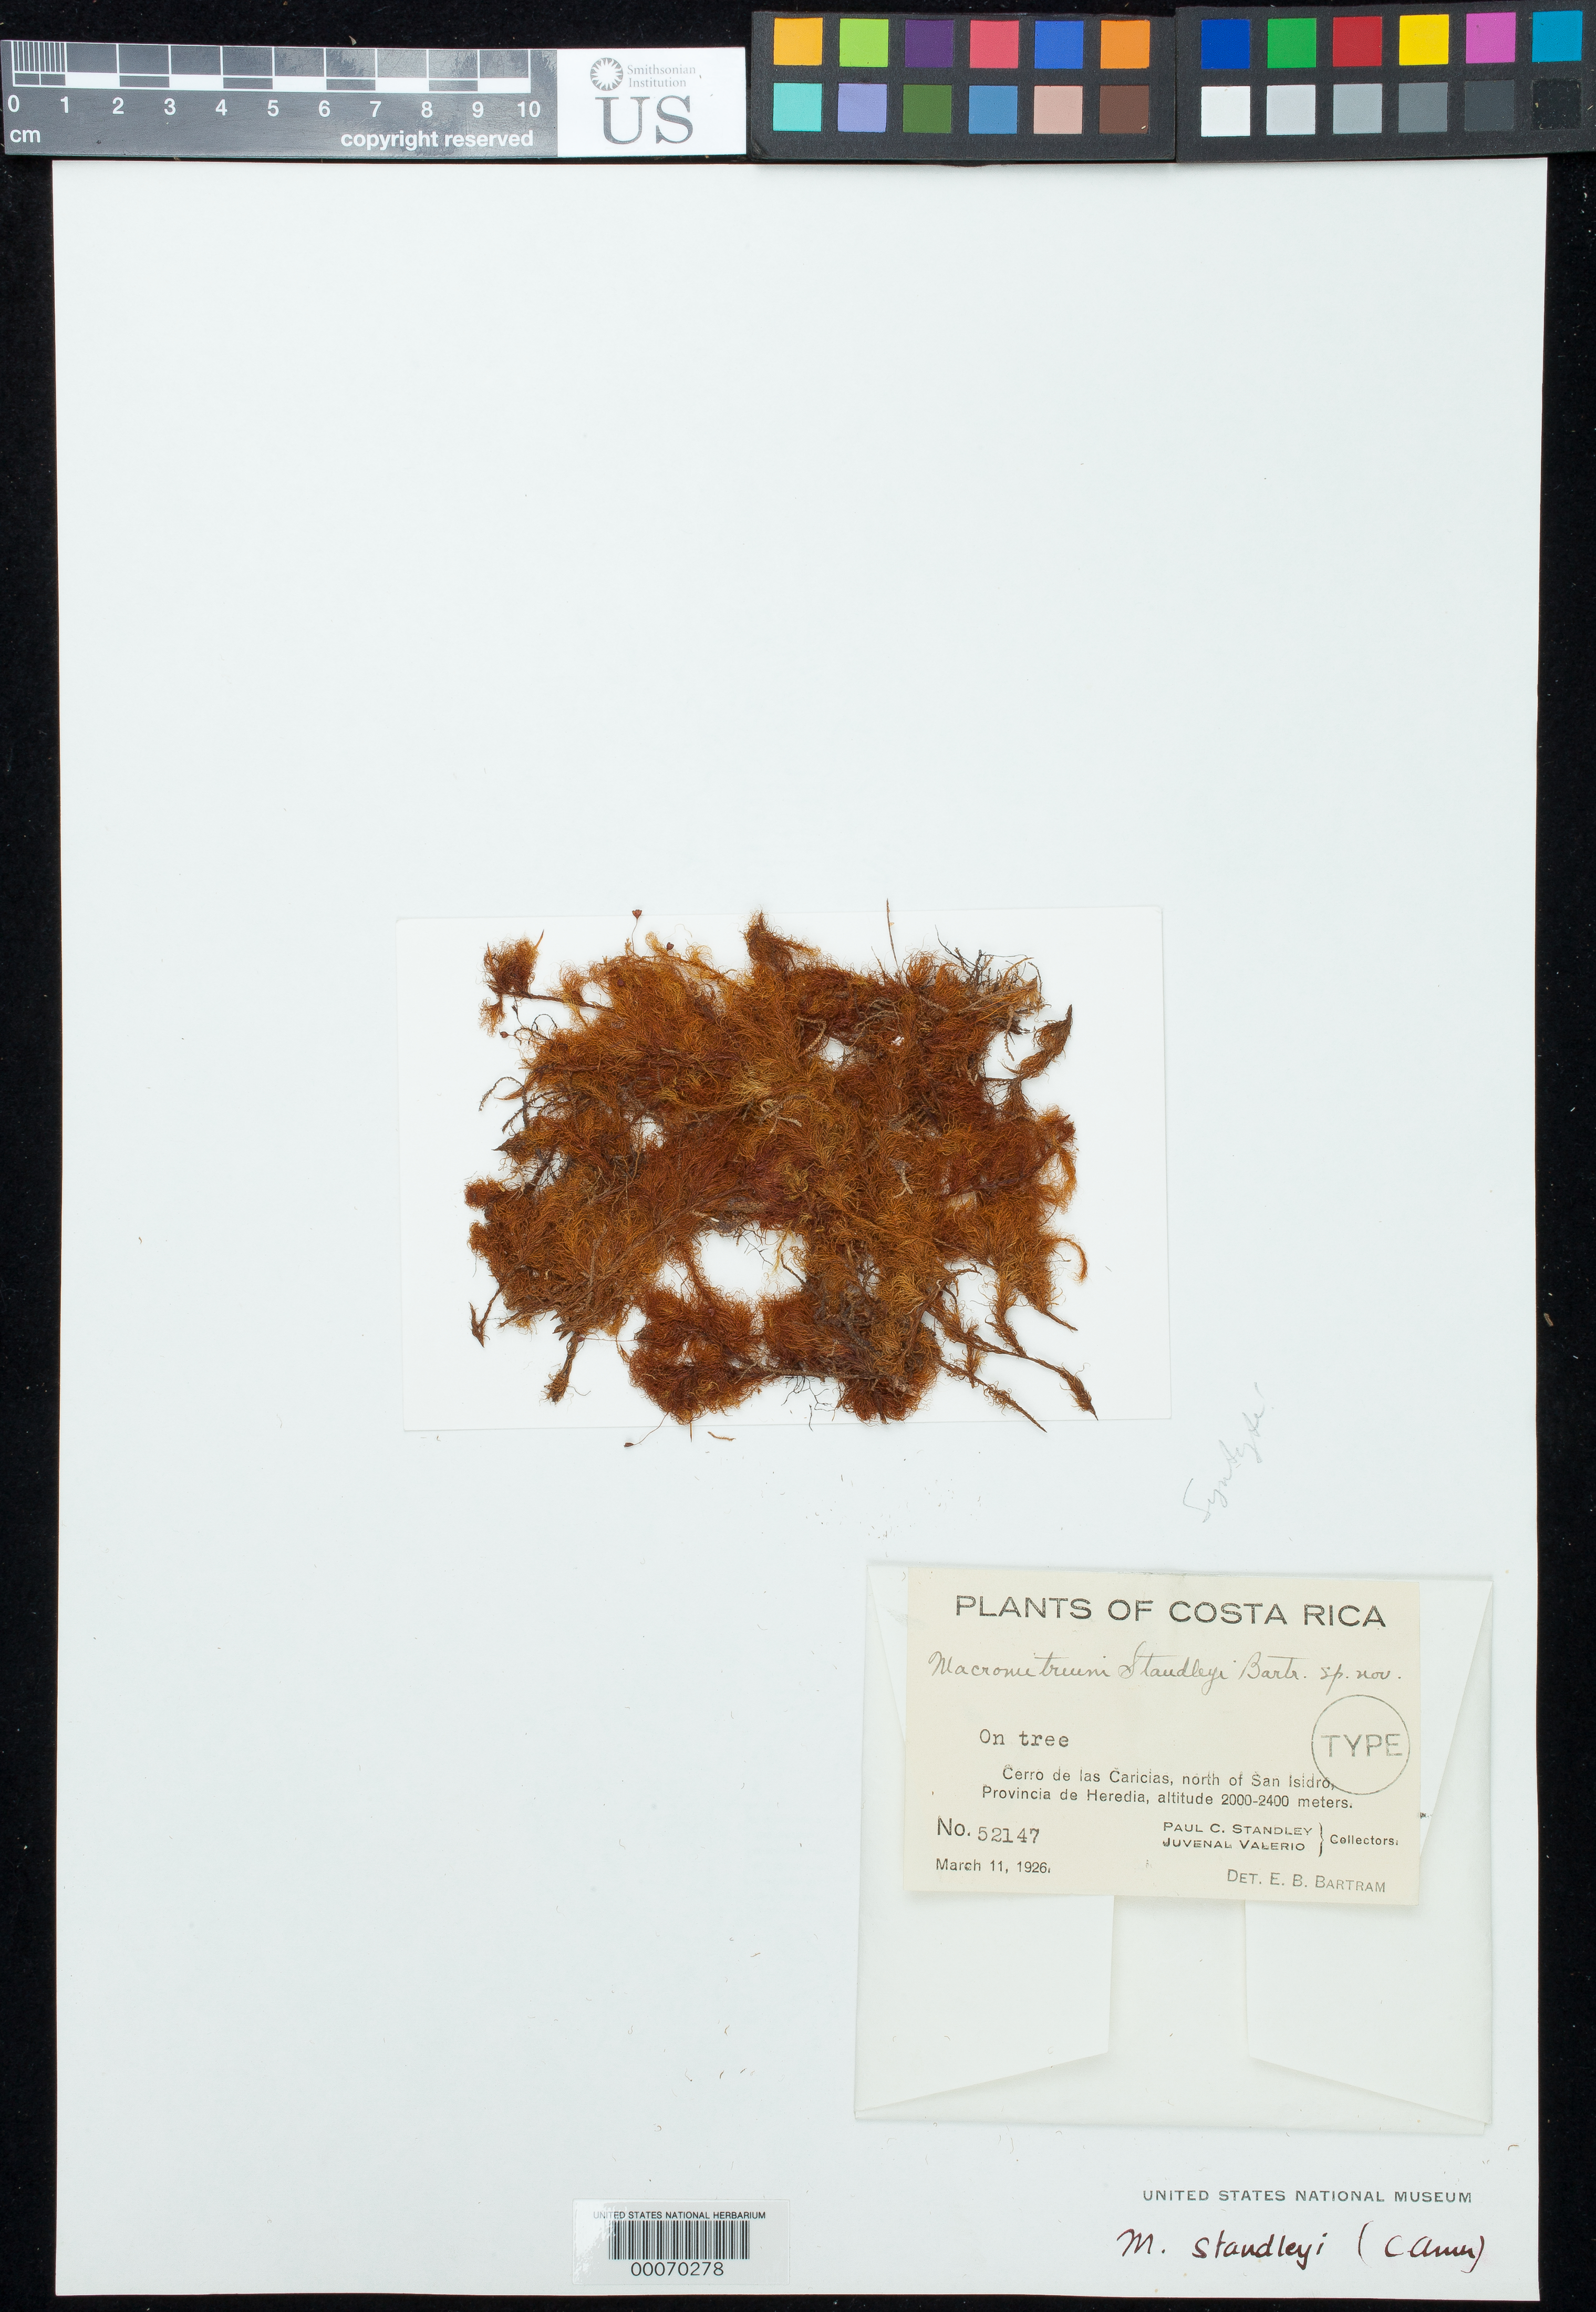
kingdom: Plantae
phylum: Bryophyta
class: Bryopsida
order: Orthotrichales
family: Orthotrichaceae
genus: Macromitrium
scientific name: Macromitrium standleyi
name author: E.B. Bartram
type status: Holotype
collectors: P. C. Standley & J. Valerio R.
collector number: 52147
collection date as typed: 11 Mar 1926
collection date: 1926-03-11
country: Costa Rica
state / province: Heredia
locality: Cerro de las Caricias, north of San Isidro.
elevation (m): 2000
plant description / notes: Specimen annotated by Shuiliang Guo (2013) as "isosyntype" but packet is stamped "TYPE" and protologue clearly cites Standley & Valerio 52147 as "type".